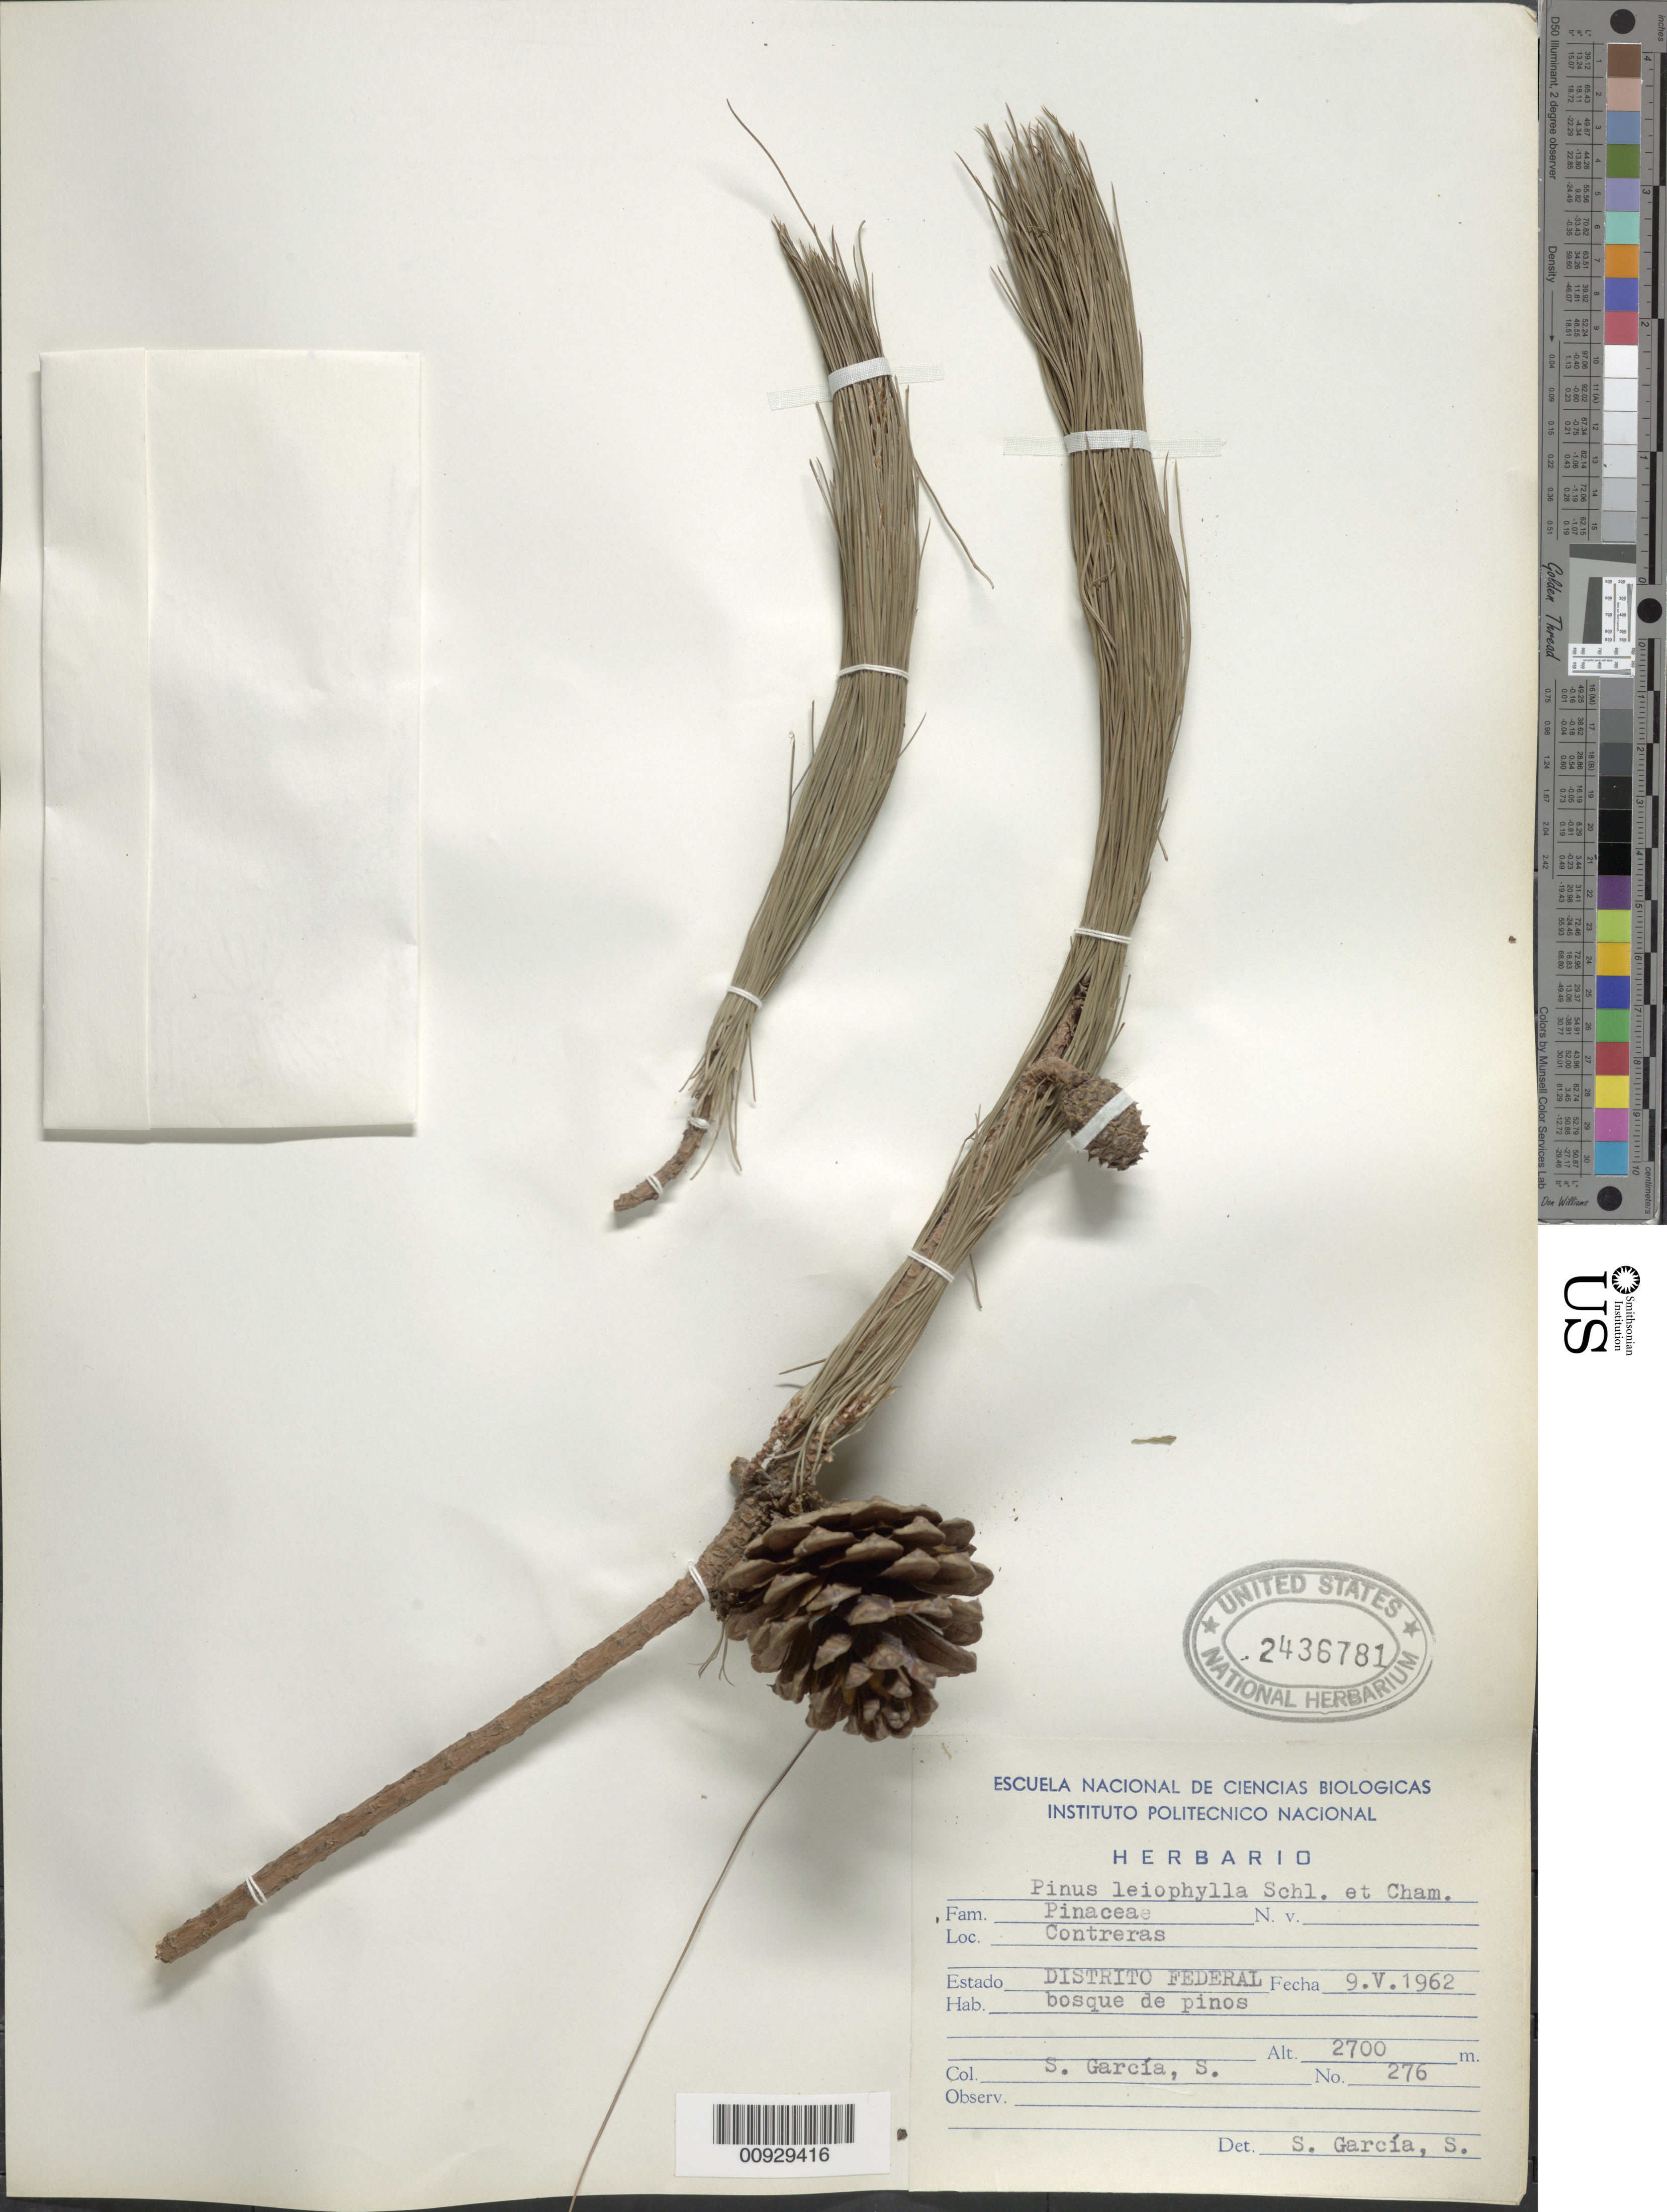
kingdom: Plantae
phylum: Tracheophyta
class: Pinopsida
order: Pinales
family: Pinaceae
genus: Pinus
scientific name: Pinus leiophylla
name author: Schiede ex Schltdl. & Cham.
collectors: S. Garcia S.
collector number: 276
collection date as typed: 09 May 1962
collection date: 1962-05-09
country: Mexico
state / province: Distrito Federal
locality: Contreras.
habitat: Bosque de pinos.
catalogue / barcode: US 2436781